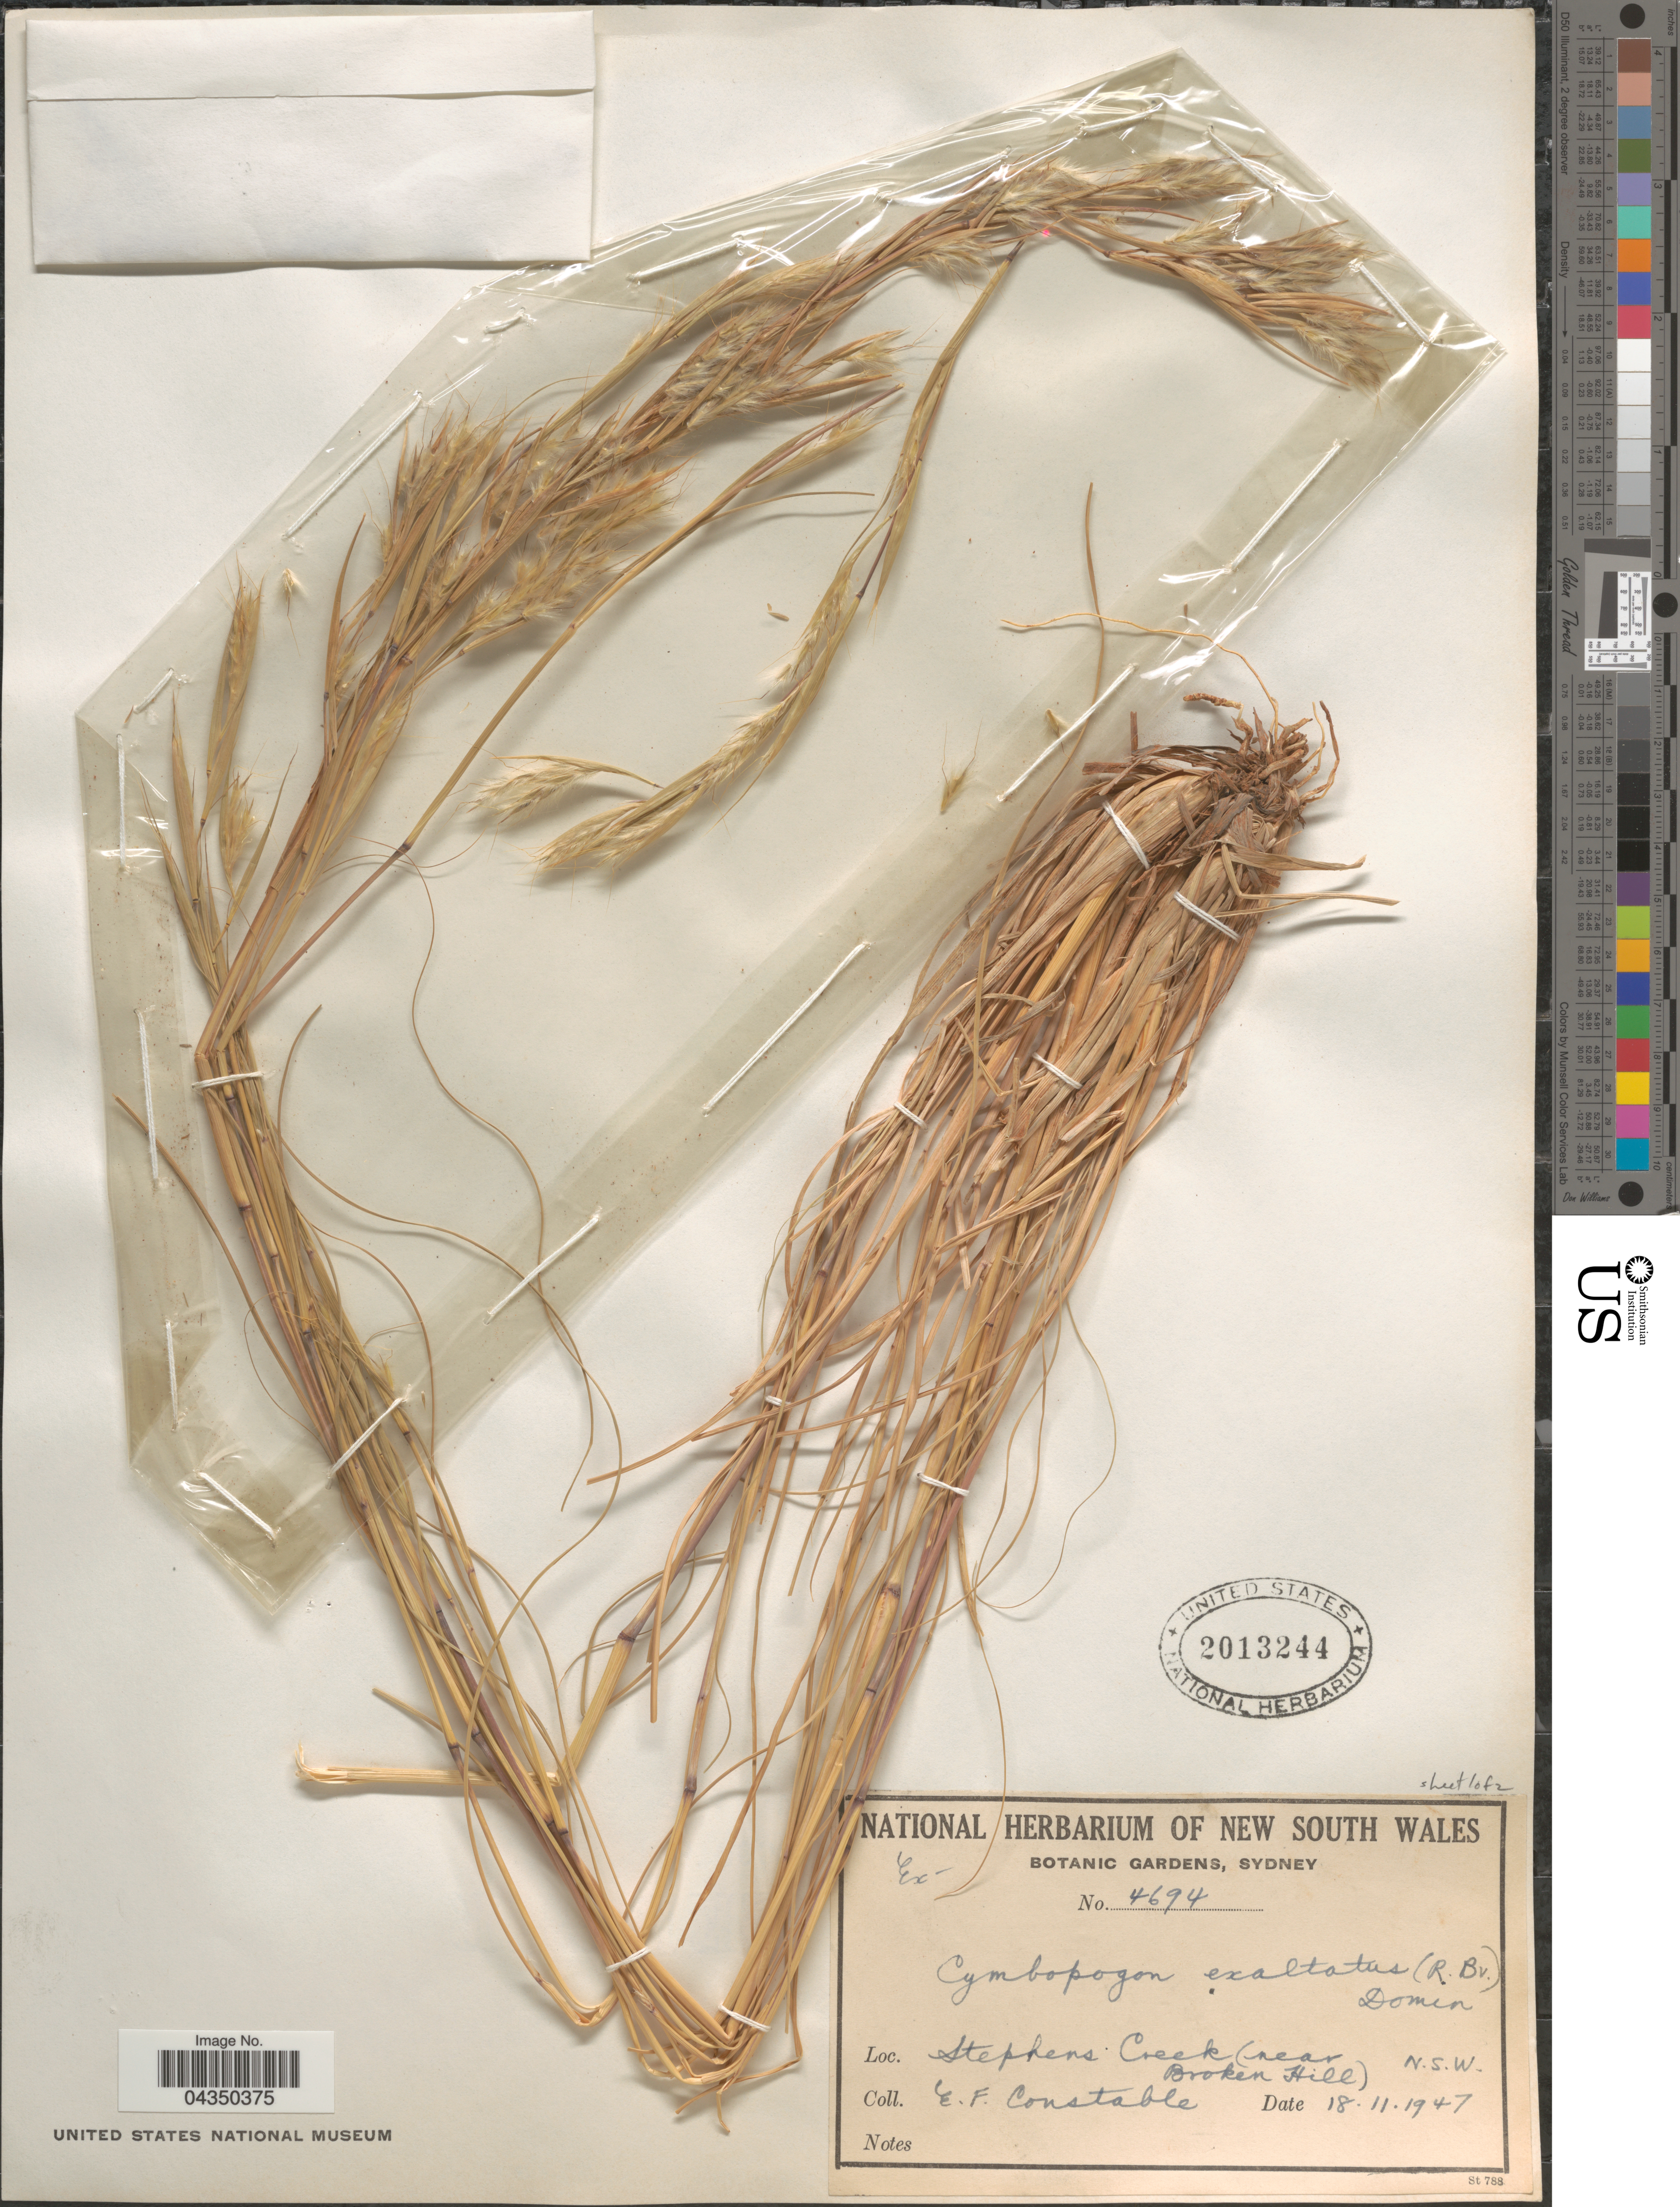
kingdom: Plantae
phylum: Tracheophyta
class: Liliopsida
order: Poales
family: Poaceae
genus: Cymbopogon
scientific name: Cymbopogon ambiguus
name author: A. Camus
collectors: E. F. Constable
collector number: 4694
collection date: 1947-11-18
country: Australia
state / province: New South Wales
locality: Stephens Creek (near Broken Hill).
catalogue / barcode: US 2013244